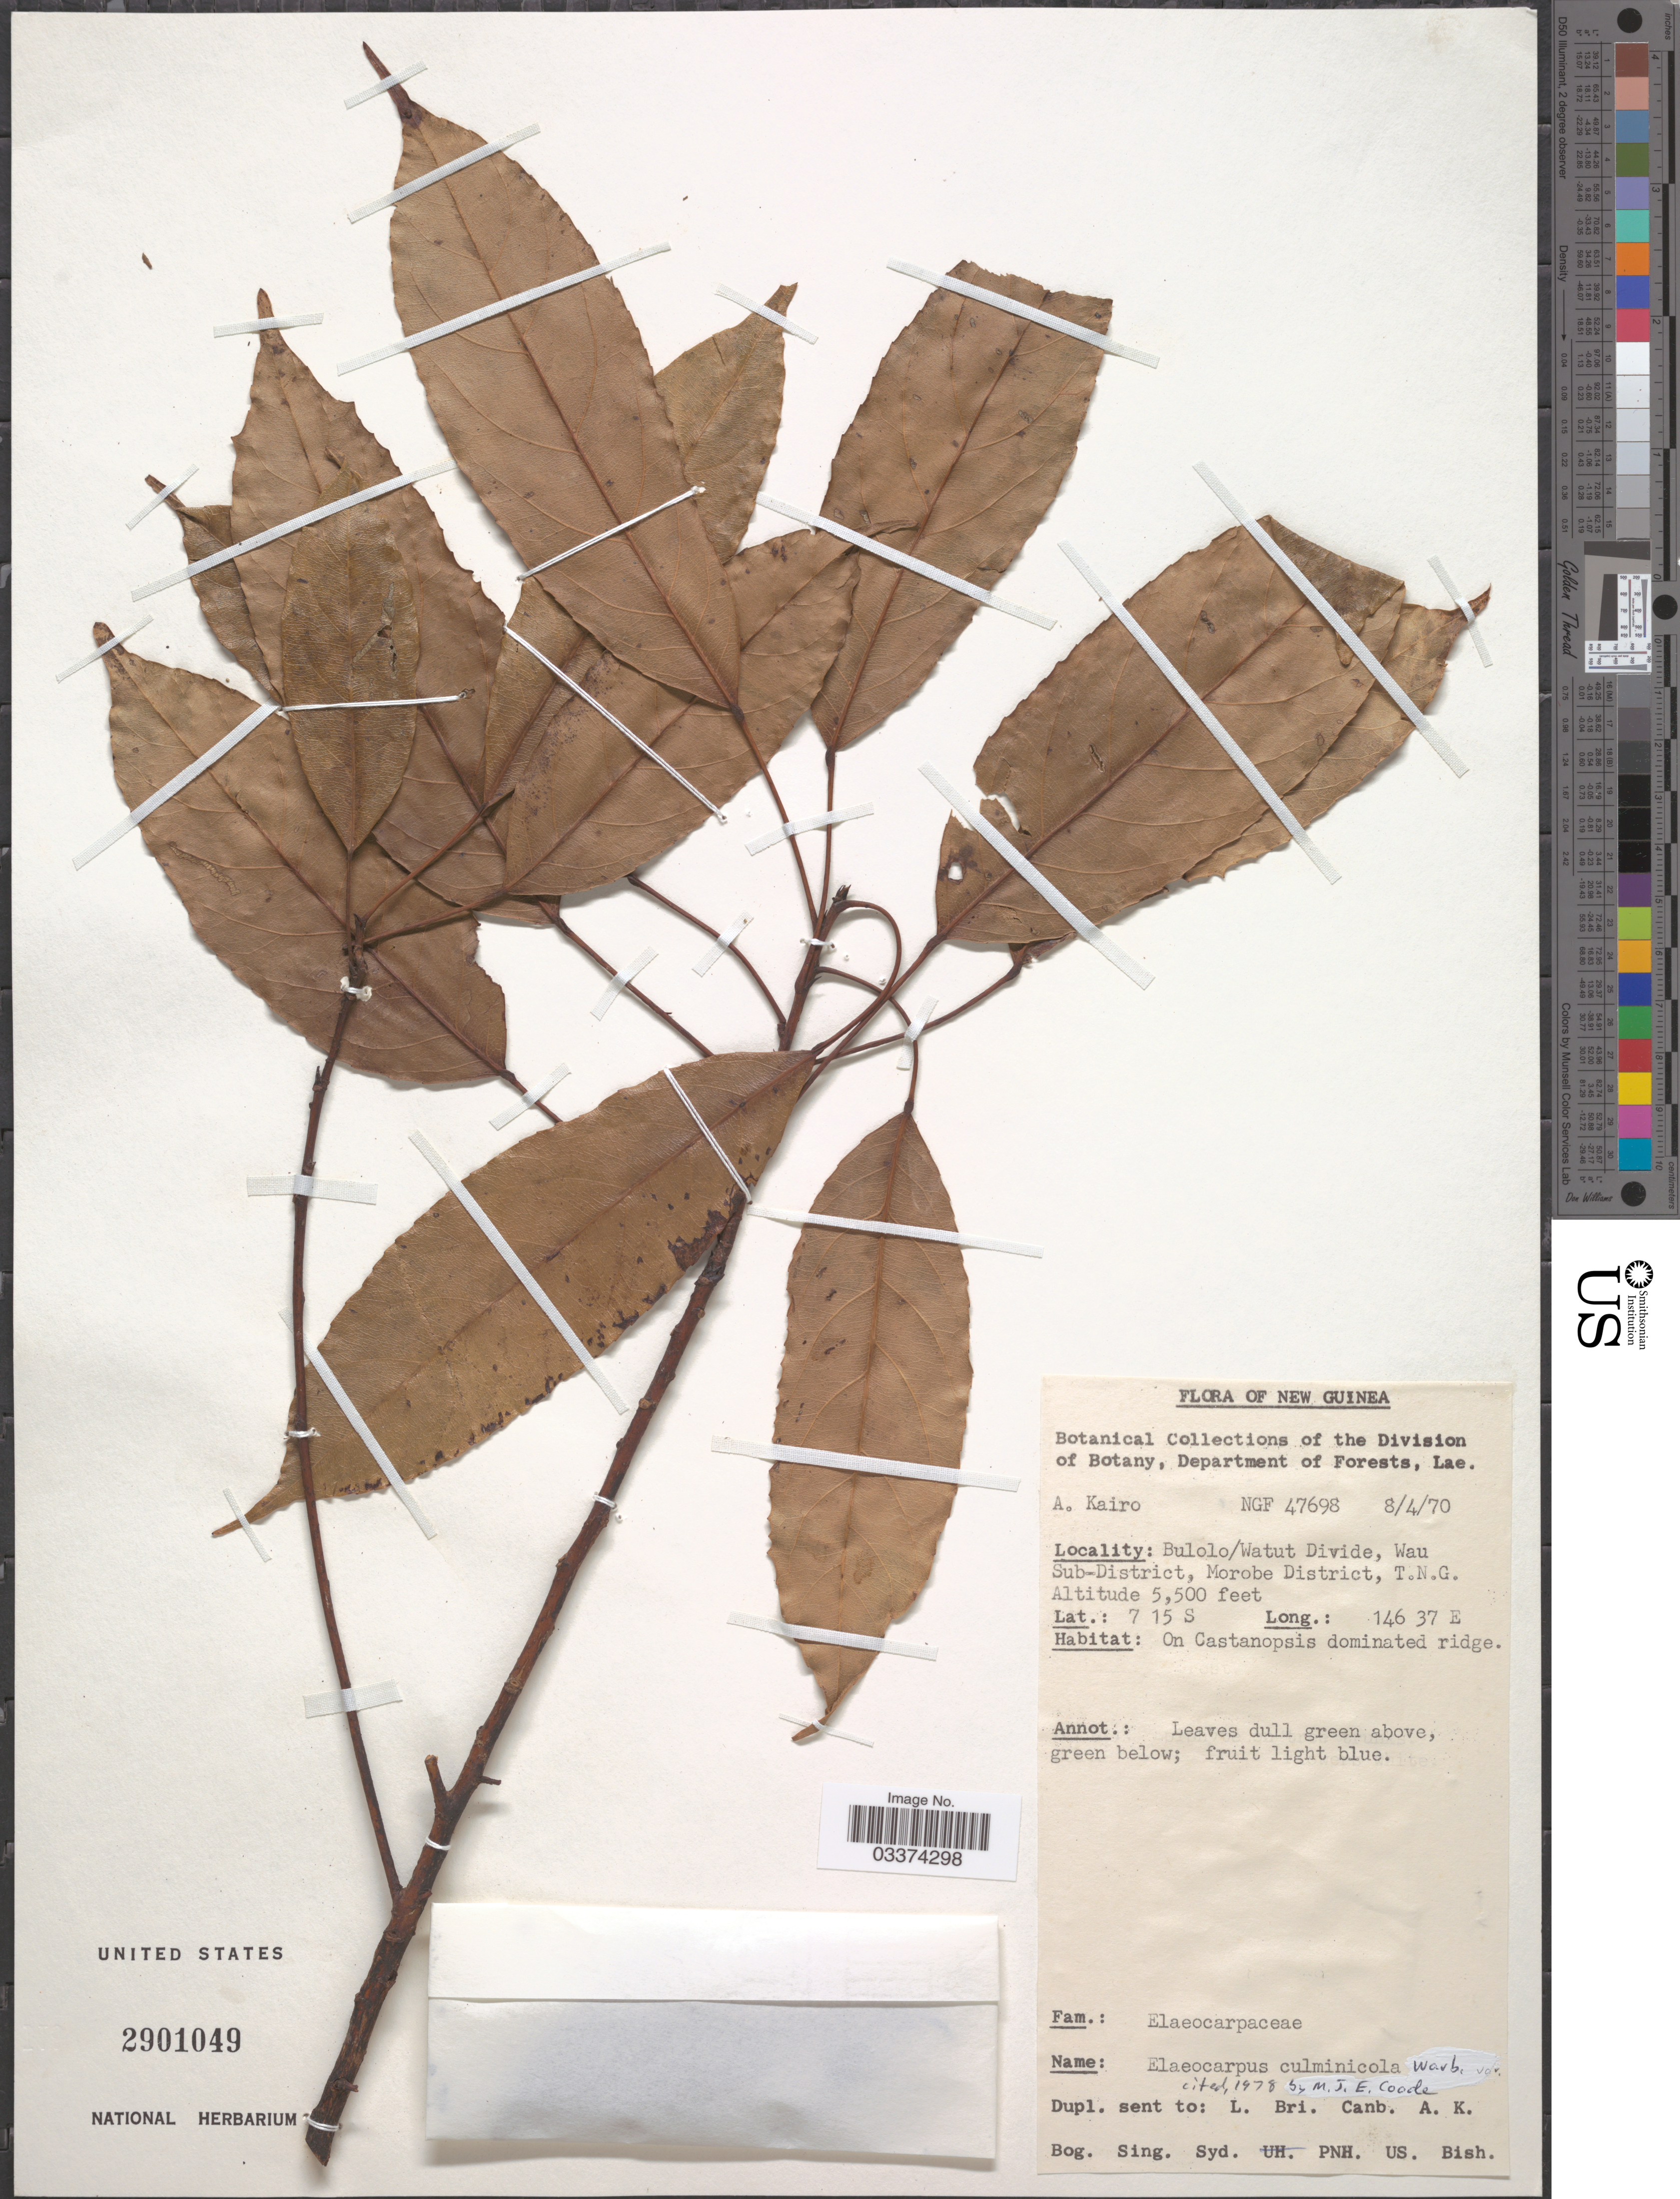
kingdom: Plantae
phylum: Tracheophyta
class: Magnoliopsida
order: Oxalidales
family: Elaeocarpaceae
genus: Elaeocarpus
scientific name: Elaeocarpus culminicola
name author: Warb.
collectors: A. Kairo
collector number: NGF47698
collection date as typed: Transcribed d/m/y: 8/4/70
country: Papua New Guinea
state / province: Morobe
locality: New Guinea, Bulolo/Watut Divide, Wau Sub-District, Morobe District, T.N.G.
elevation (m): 1676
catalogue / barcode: US 2901049